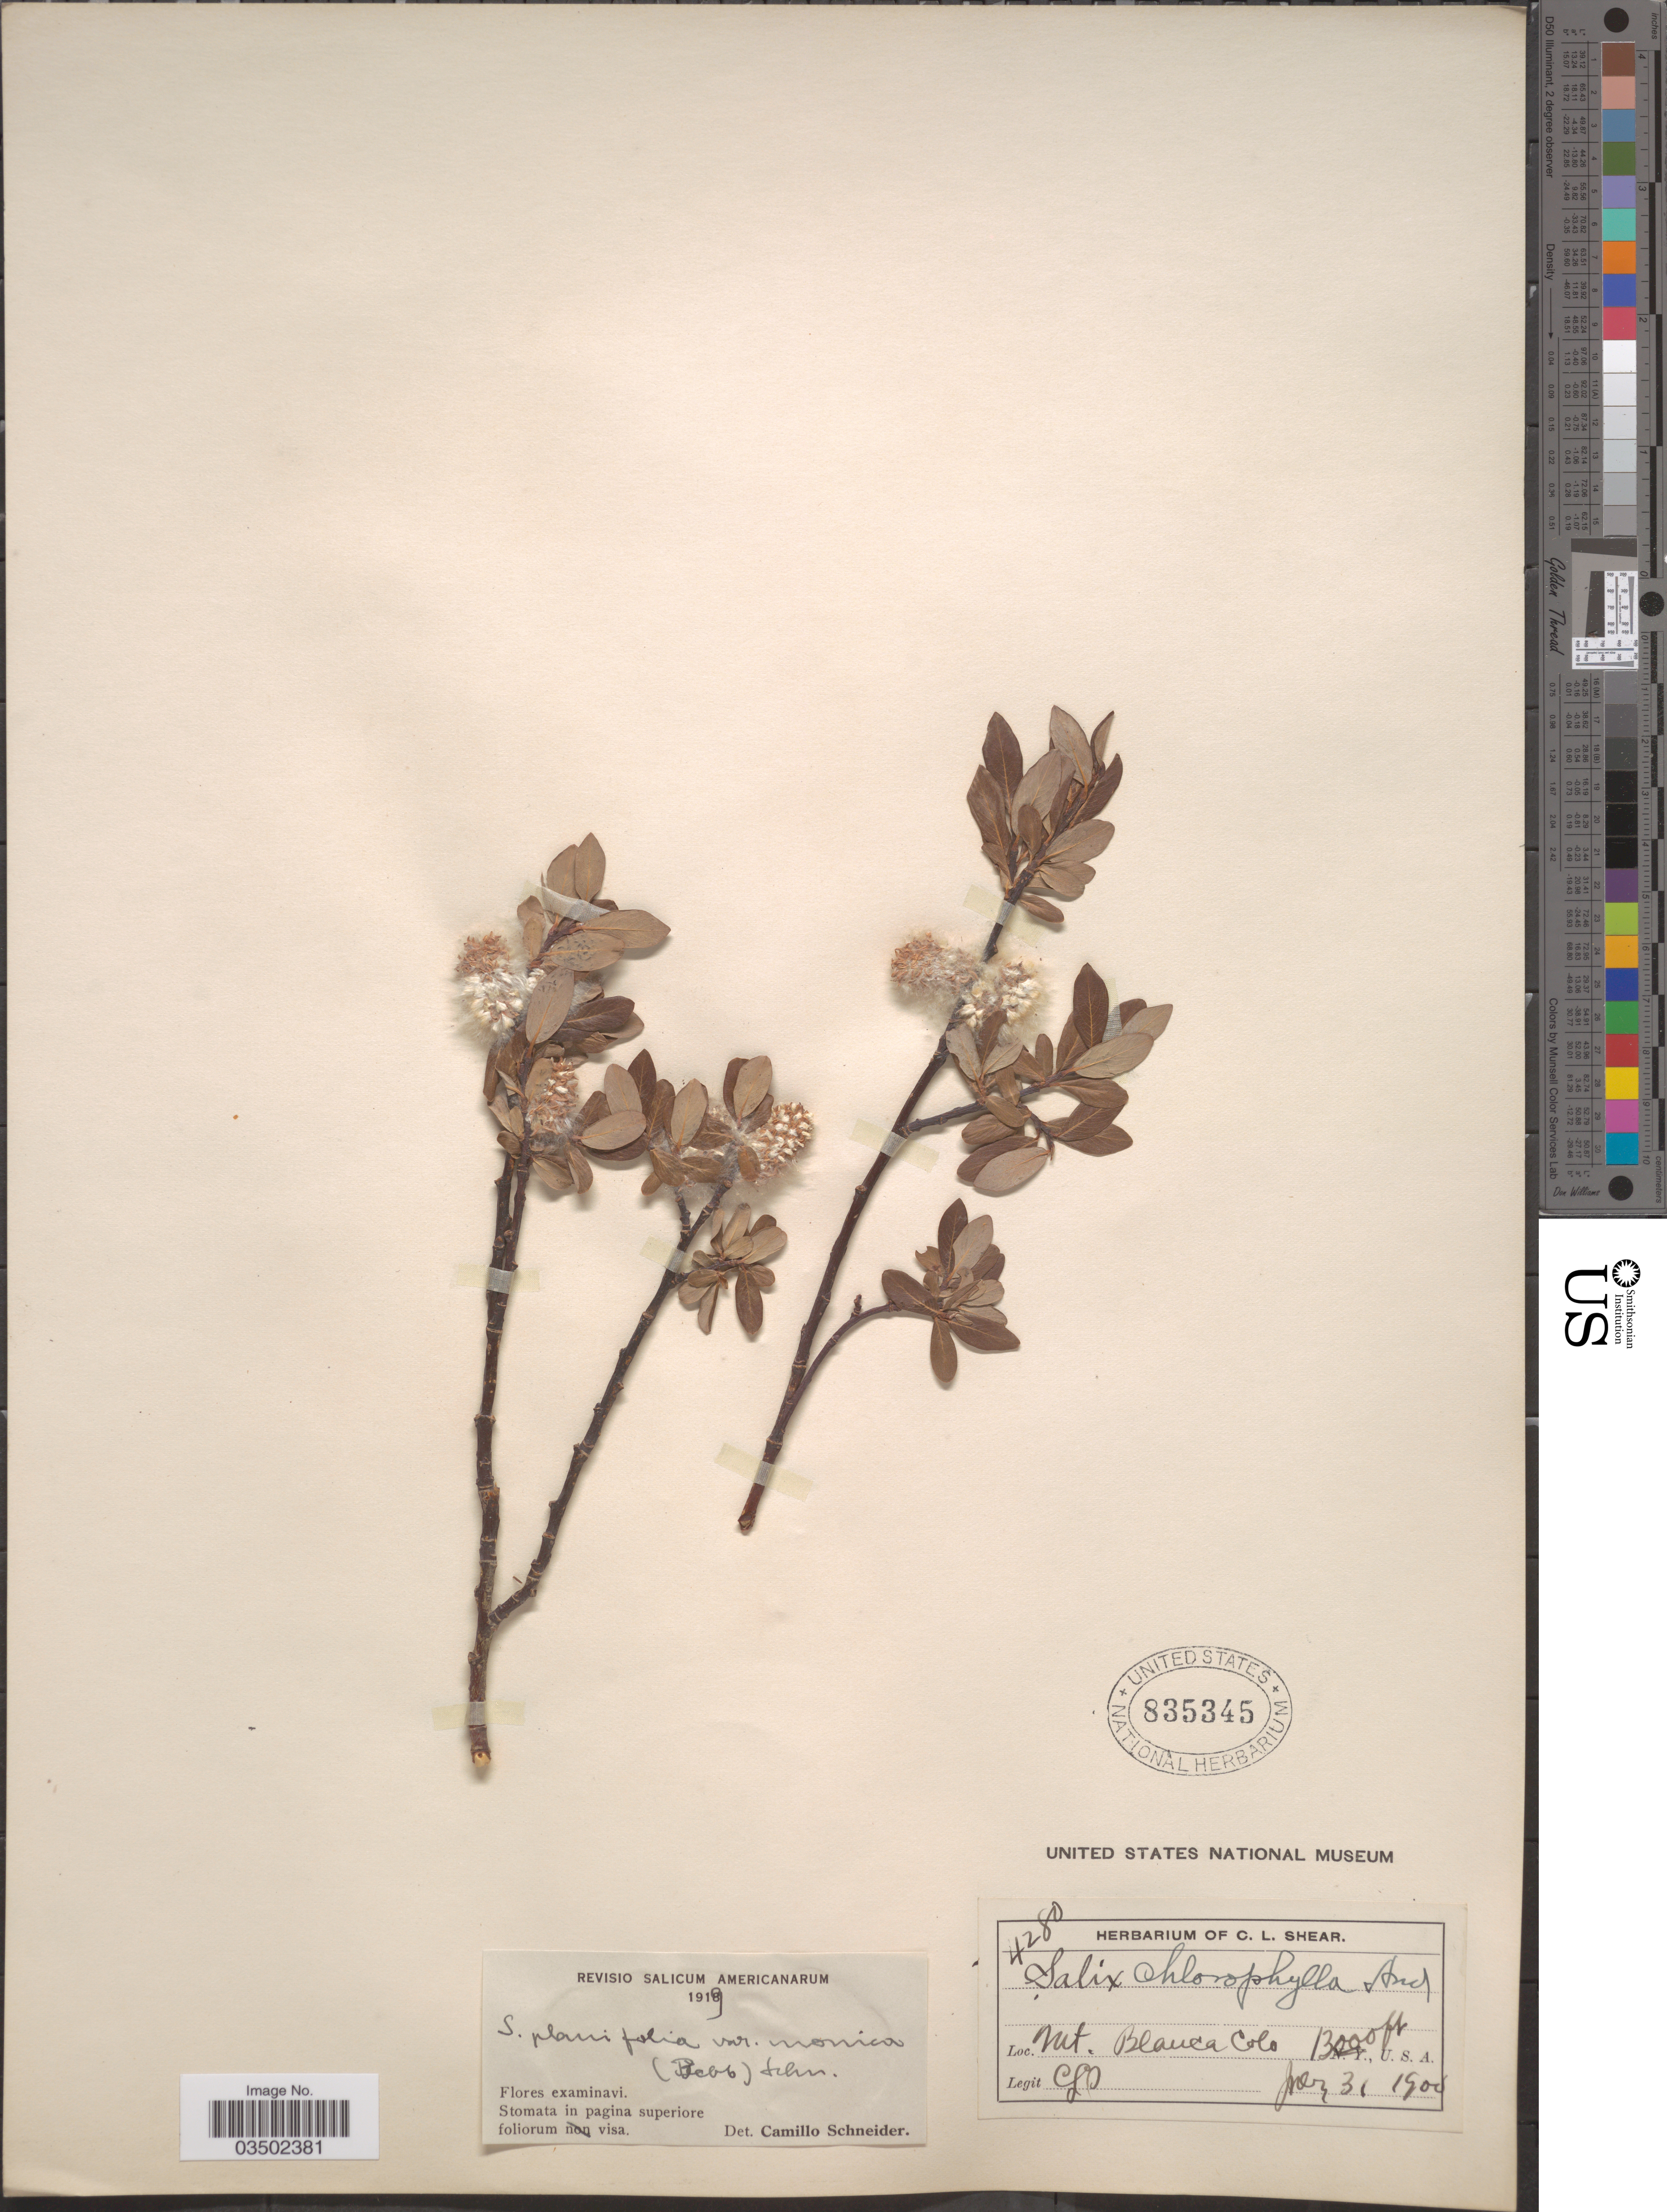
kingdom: Plantae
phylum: Tracheophyta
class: Magnoliopsida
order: Malpighiales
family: Salicaceae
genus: Salix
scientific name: Salix planifolia var. monica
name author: (Bebb) C.K. Schneid.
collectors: C. L. Shear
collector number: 4280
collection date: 1900-07-31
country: United States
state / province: Colorado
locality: Mt. Blanca. U.S.A.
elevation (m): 3962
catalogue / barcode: US 835345